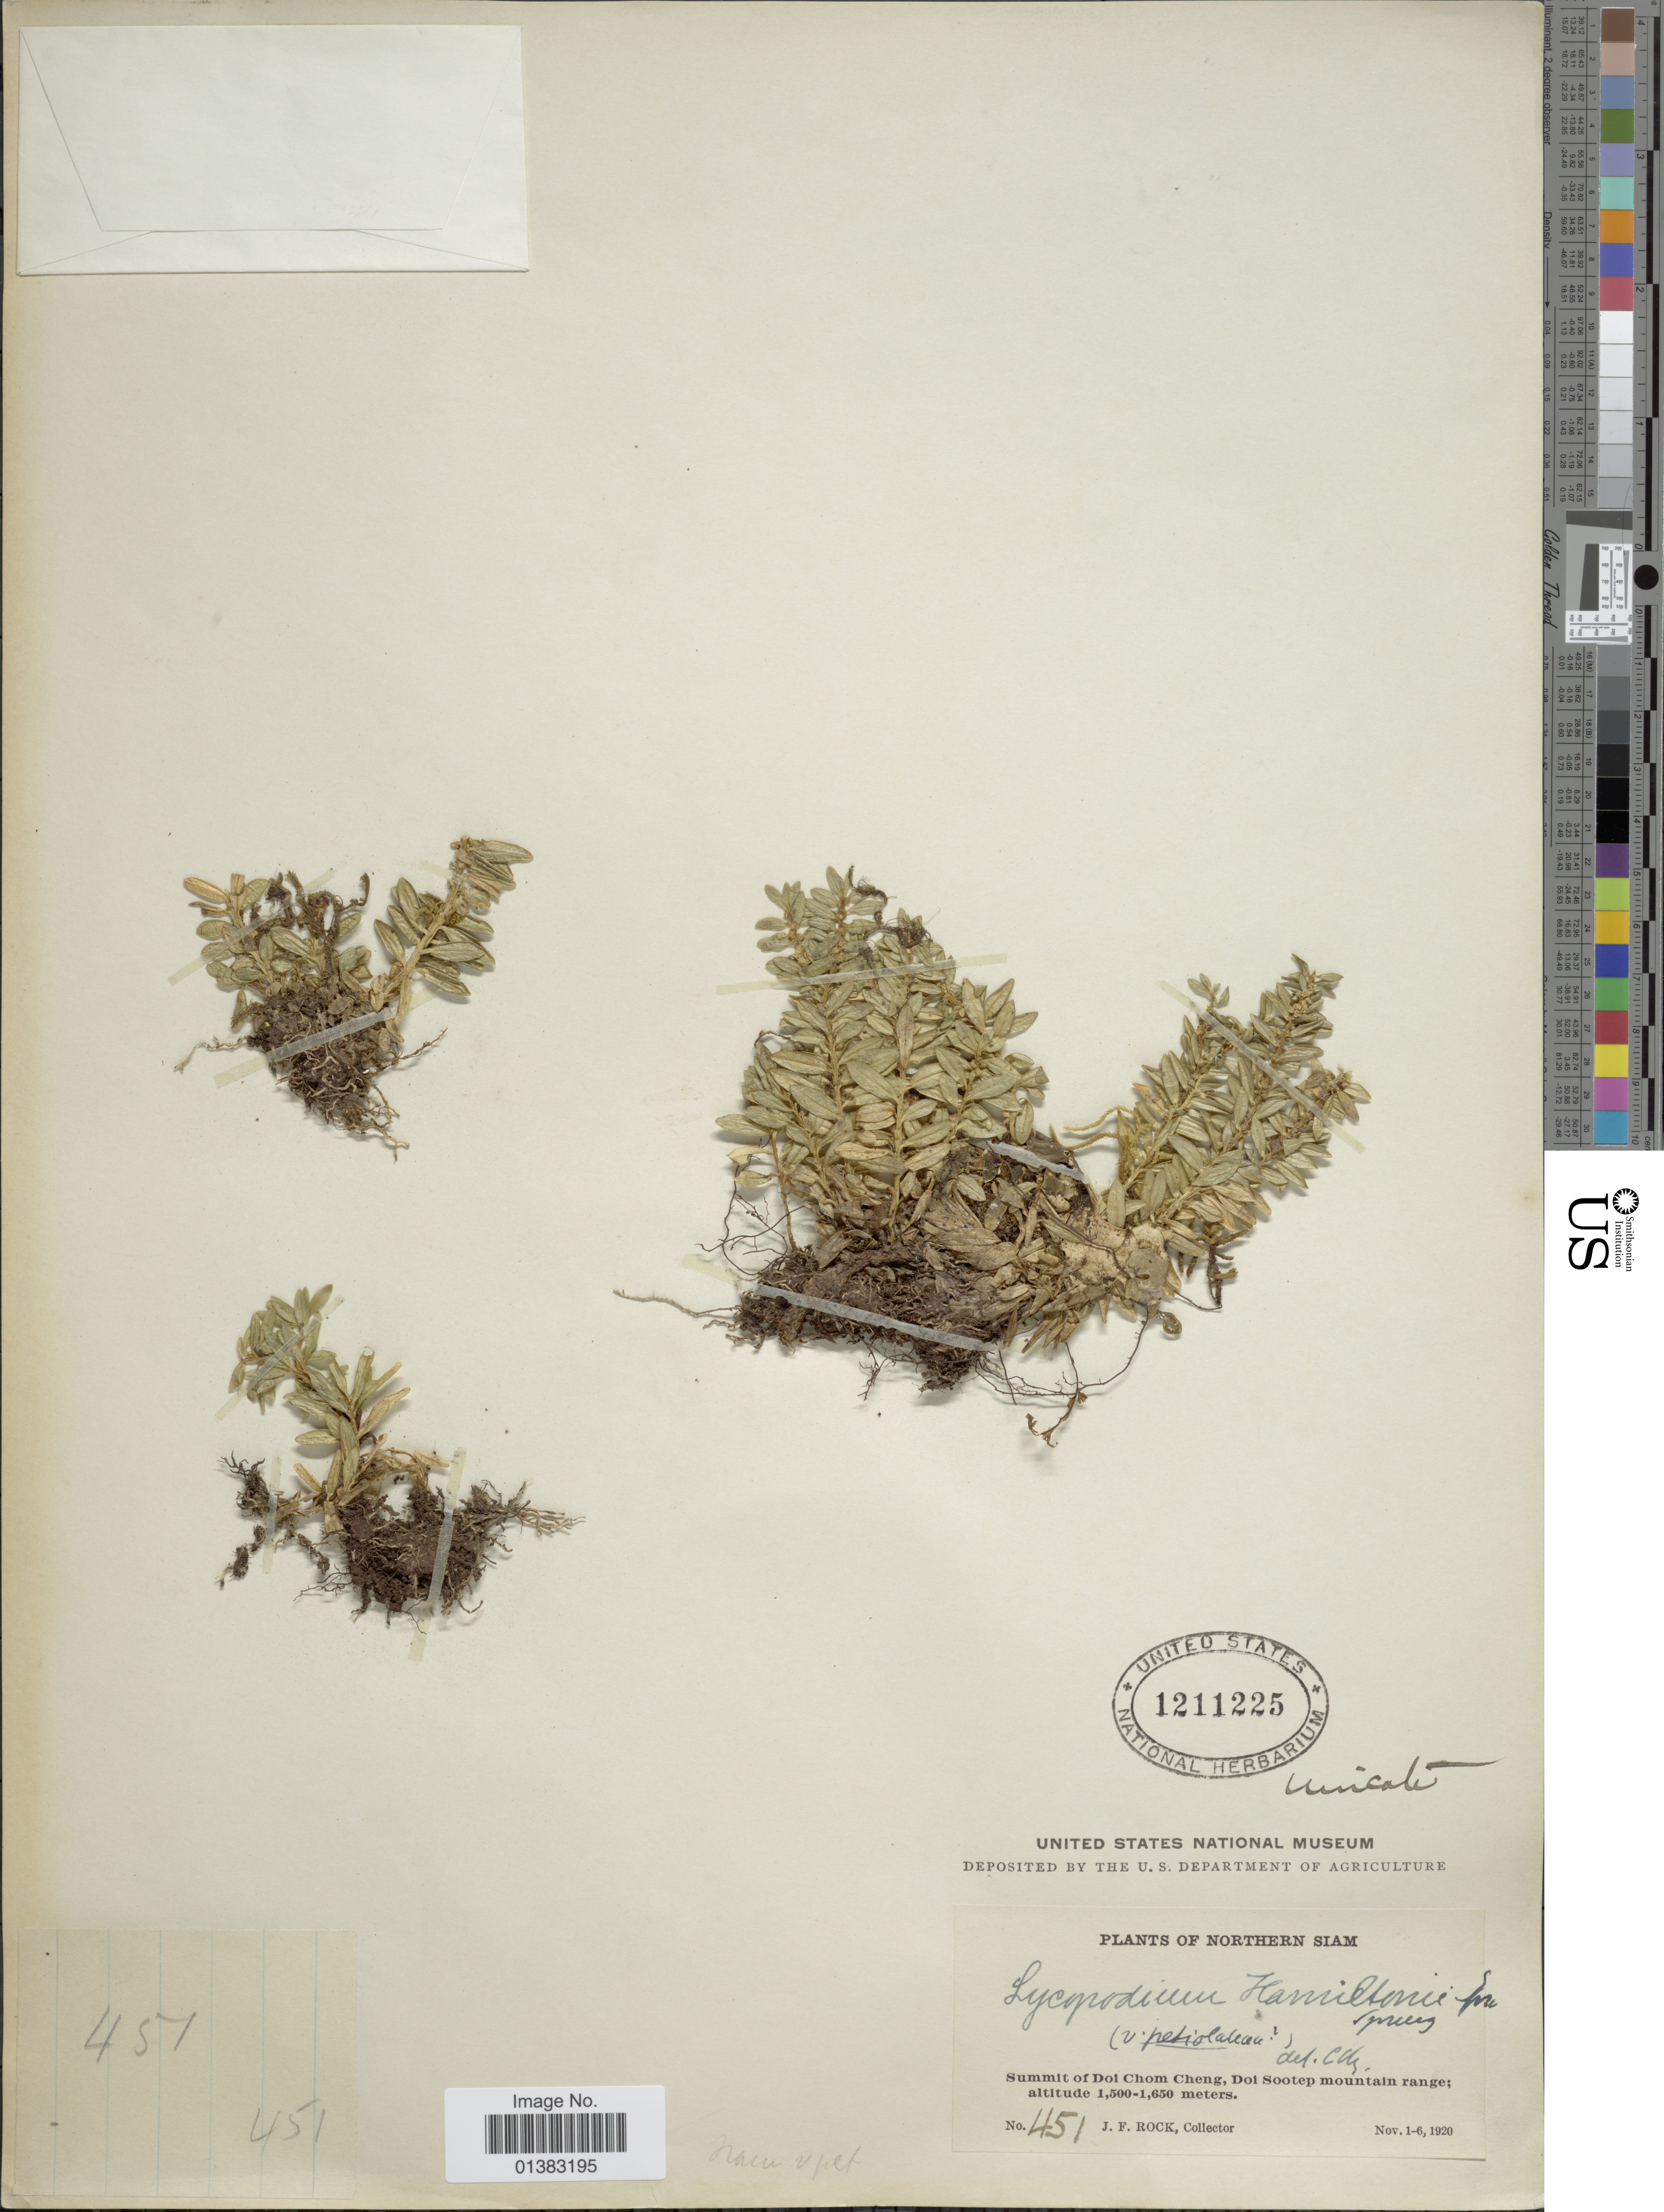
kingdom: Plantae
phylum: Tracheophyta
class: Lycopodiopsida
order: Lycopodiales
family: Lycopodiaceae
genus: Phlegmariurus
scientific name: Phlegmariurus hamiltonii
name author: (Spreng.) Á. Löve & D. Löve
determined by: Field, A. R.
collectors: J. Rock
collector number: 451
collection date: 1920-11-01/1920-11-06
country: Thailand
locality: Northern Siam, Summit of Doi Chom Cheng, Doi Sootep mountain range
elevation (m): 1500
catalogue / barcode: US 1211225